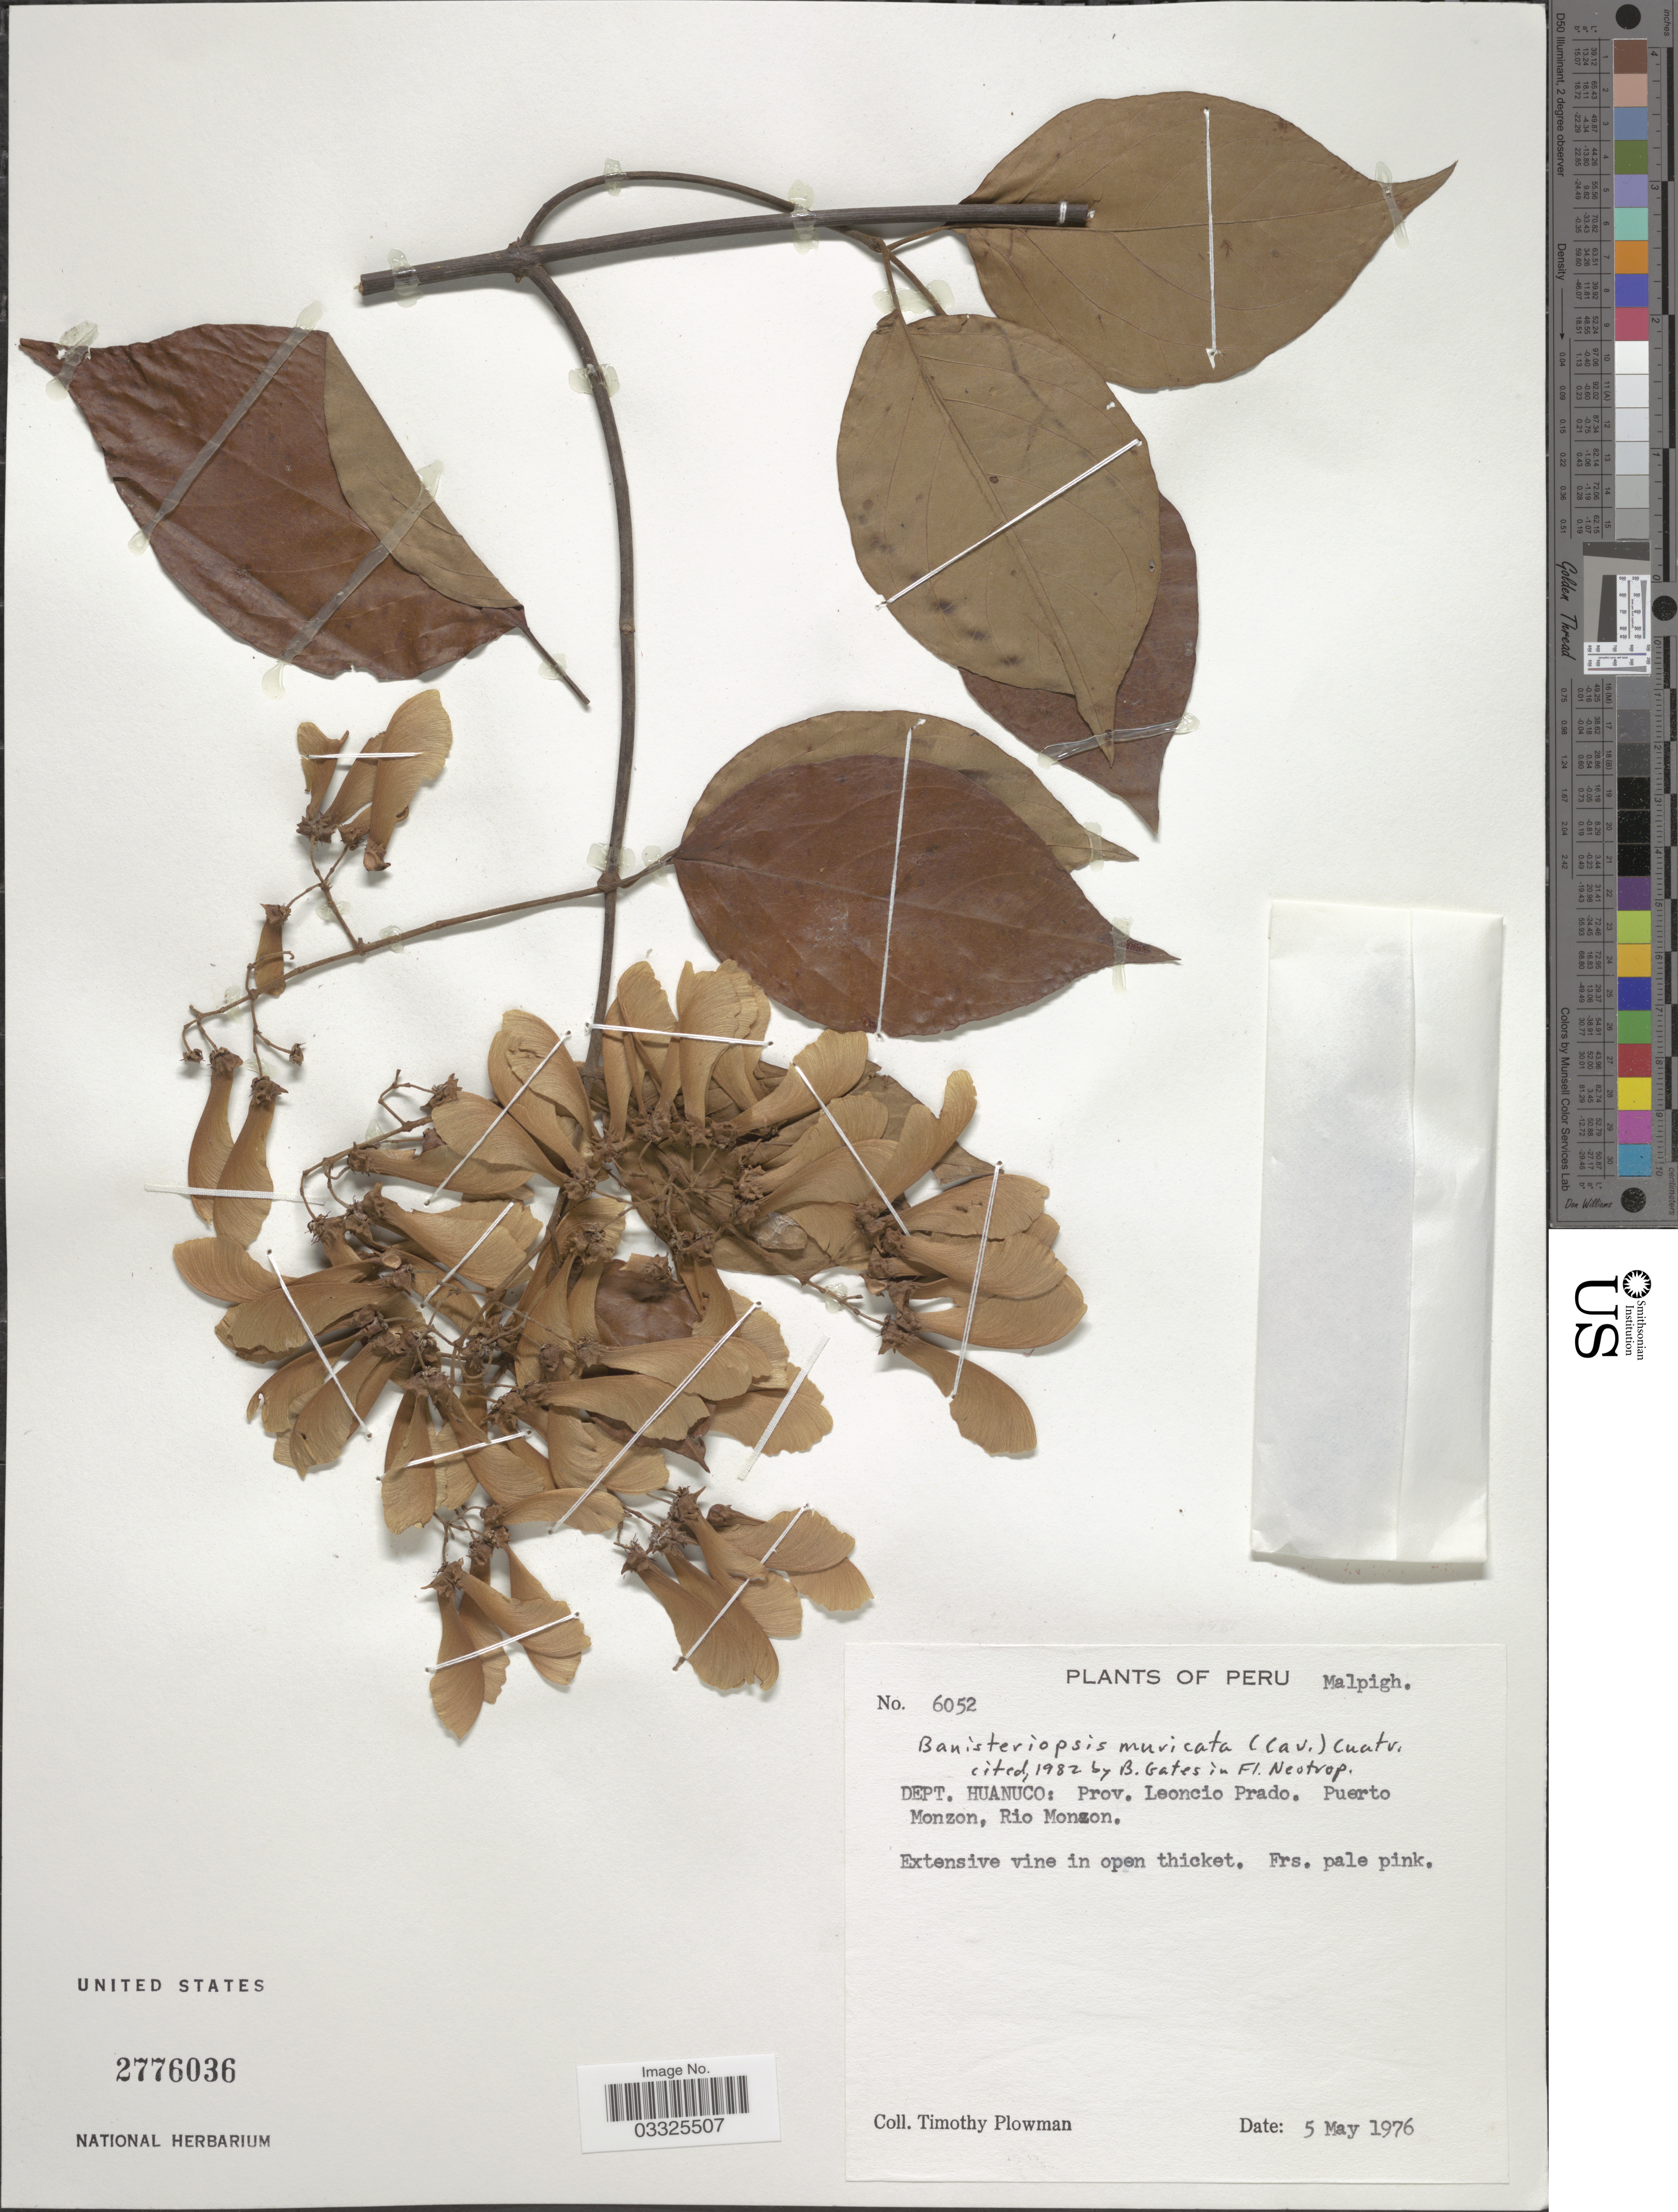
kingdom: Plantae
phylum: Tracheophyta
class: Magnoliopsida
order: Malpighiales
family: Malpighiaceae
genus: Banisteriopsis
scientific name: Banisteriopsis muricata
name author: (Cav.) Cuatrec.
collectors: T. Plowman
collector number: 6052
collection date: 1976-05-05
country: Peru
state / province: Huánuco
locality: Dept. Huanuco: Prov. Leoncio Prado. Puerto Monzon, Rio Monzon.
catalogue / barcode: US 2776036